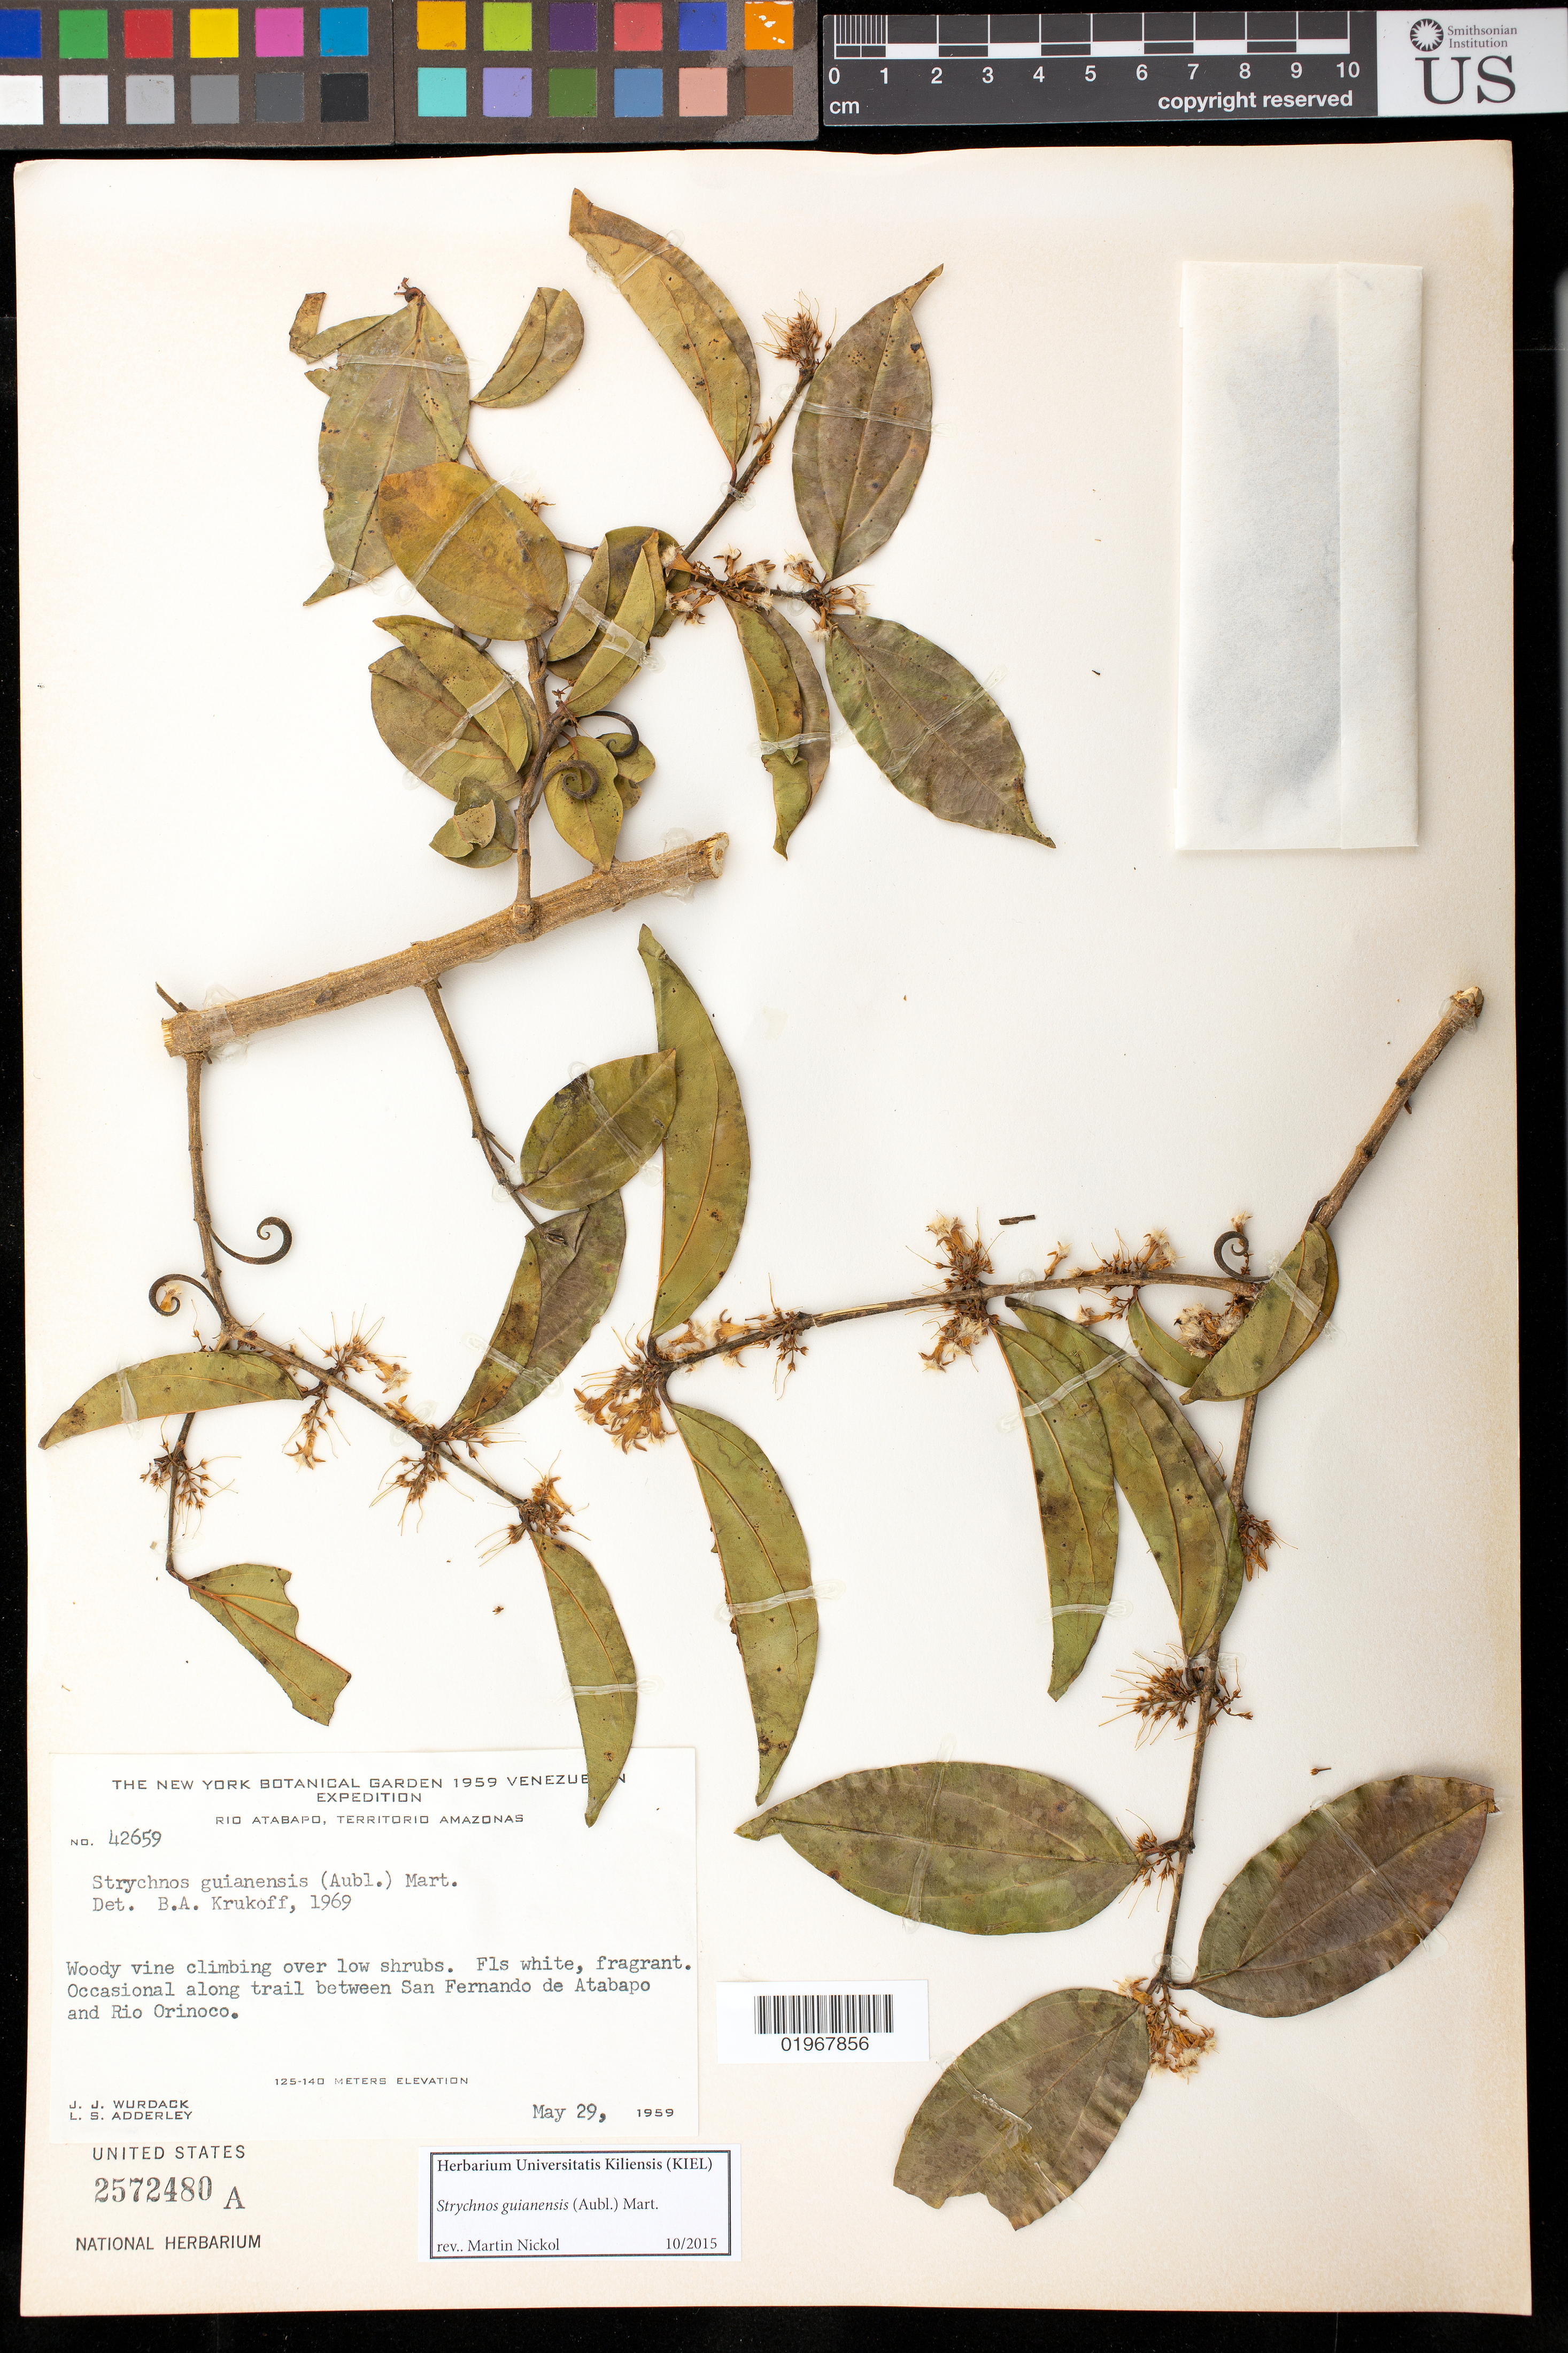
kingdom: Plantae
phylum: Tracheophyta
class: Magnoliopsida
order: Gentianales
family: Loganiaceae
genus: Strychnos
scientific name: Strychnos guianensis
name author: (Aubl.) Mart.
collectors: J. J. Wurdack & L. S. Adderley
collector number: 42659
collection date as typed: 29-May-59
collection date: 1959-05-29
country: Venezuela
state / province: Amazonas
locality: Río Orinoco, trail between San Fernando de Atabapo and Río Orinoco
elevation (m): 125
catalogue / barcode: US 2572480A